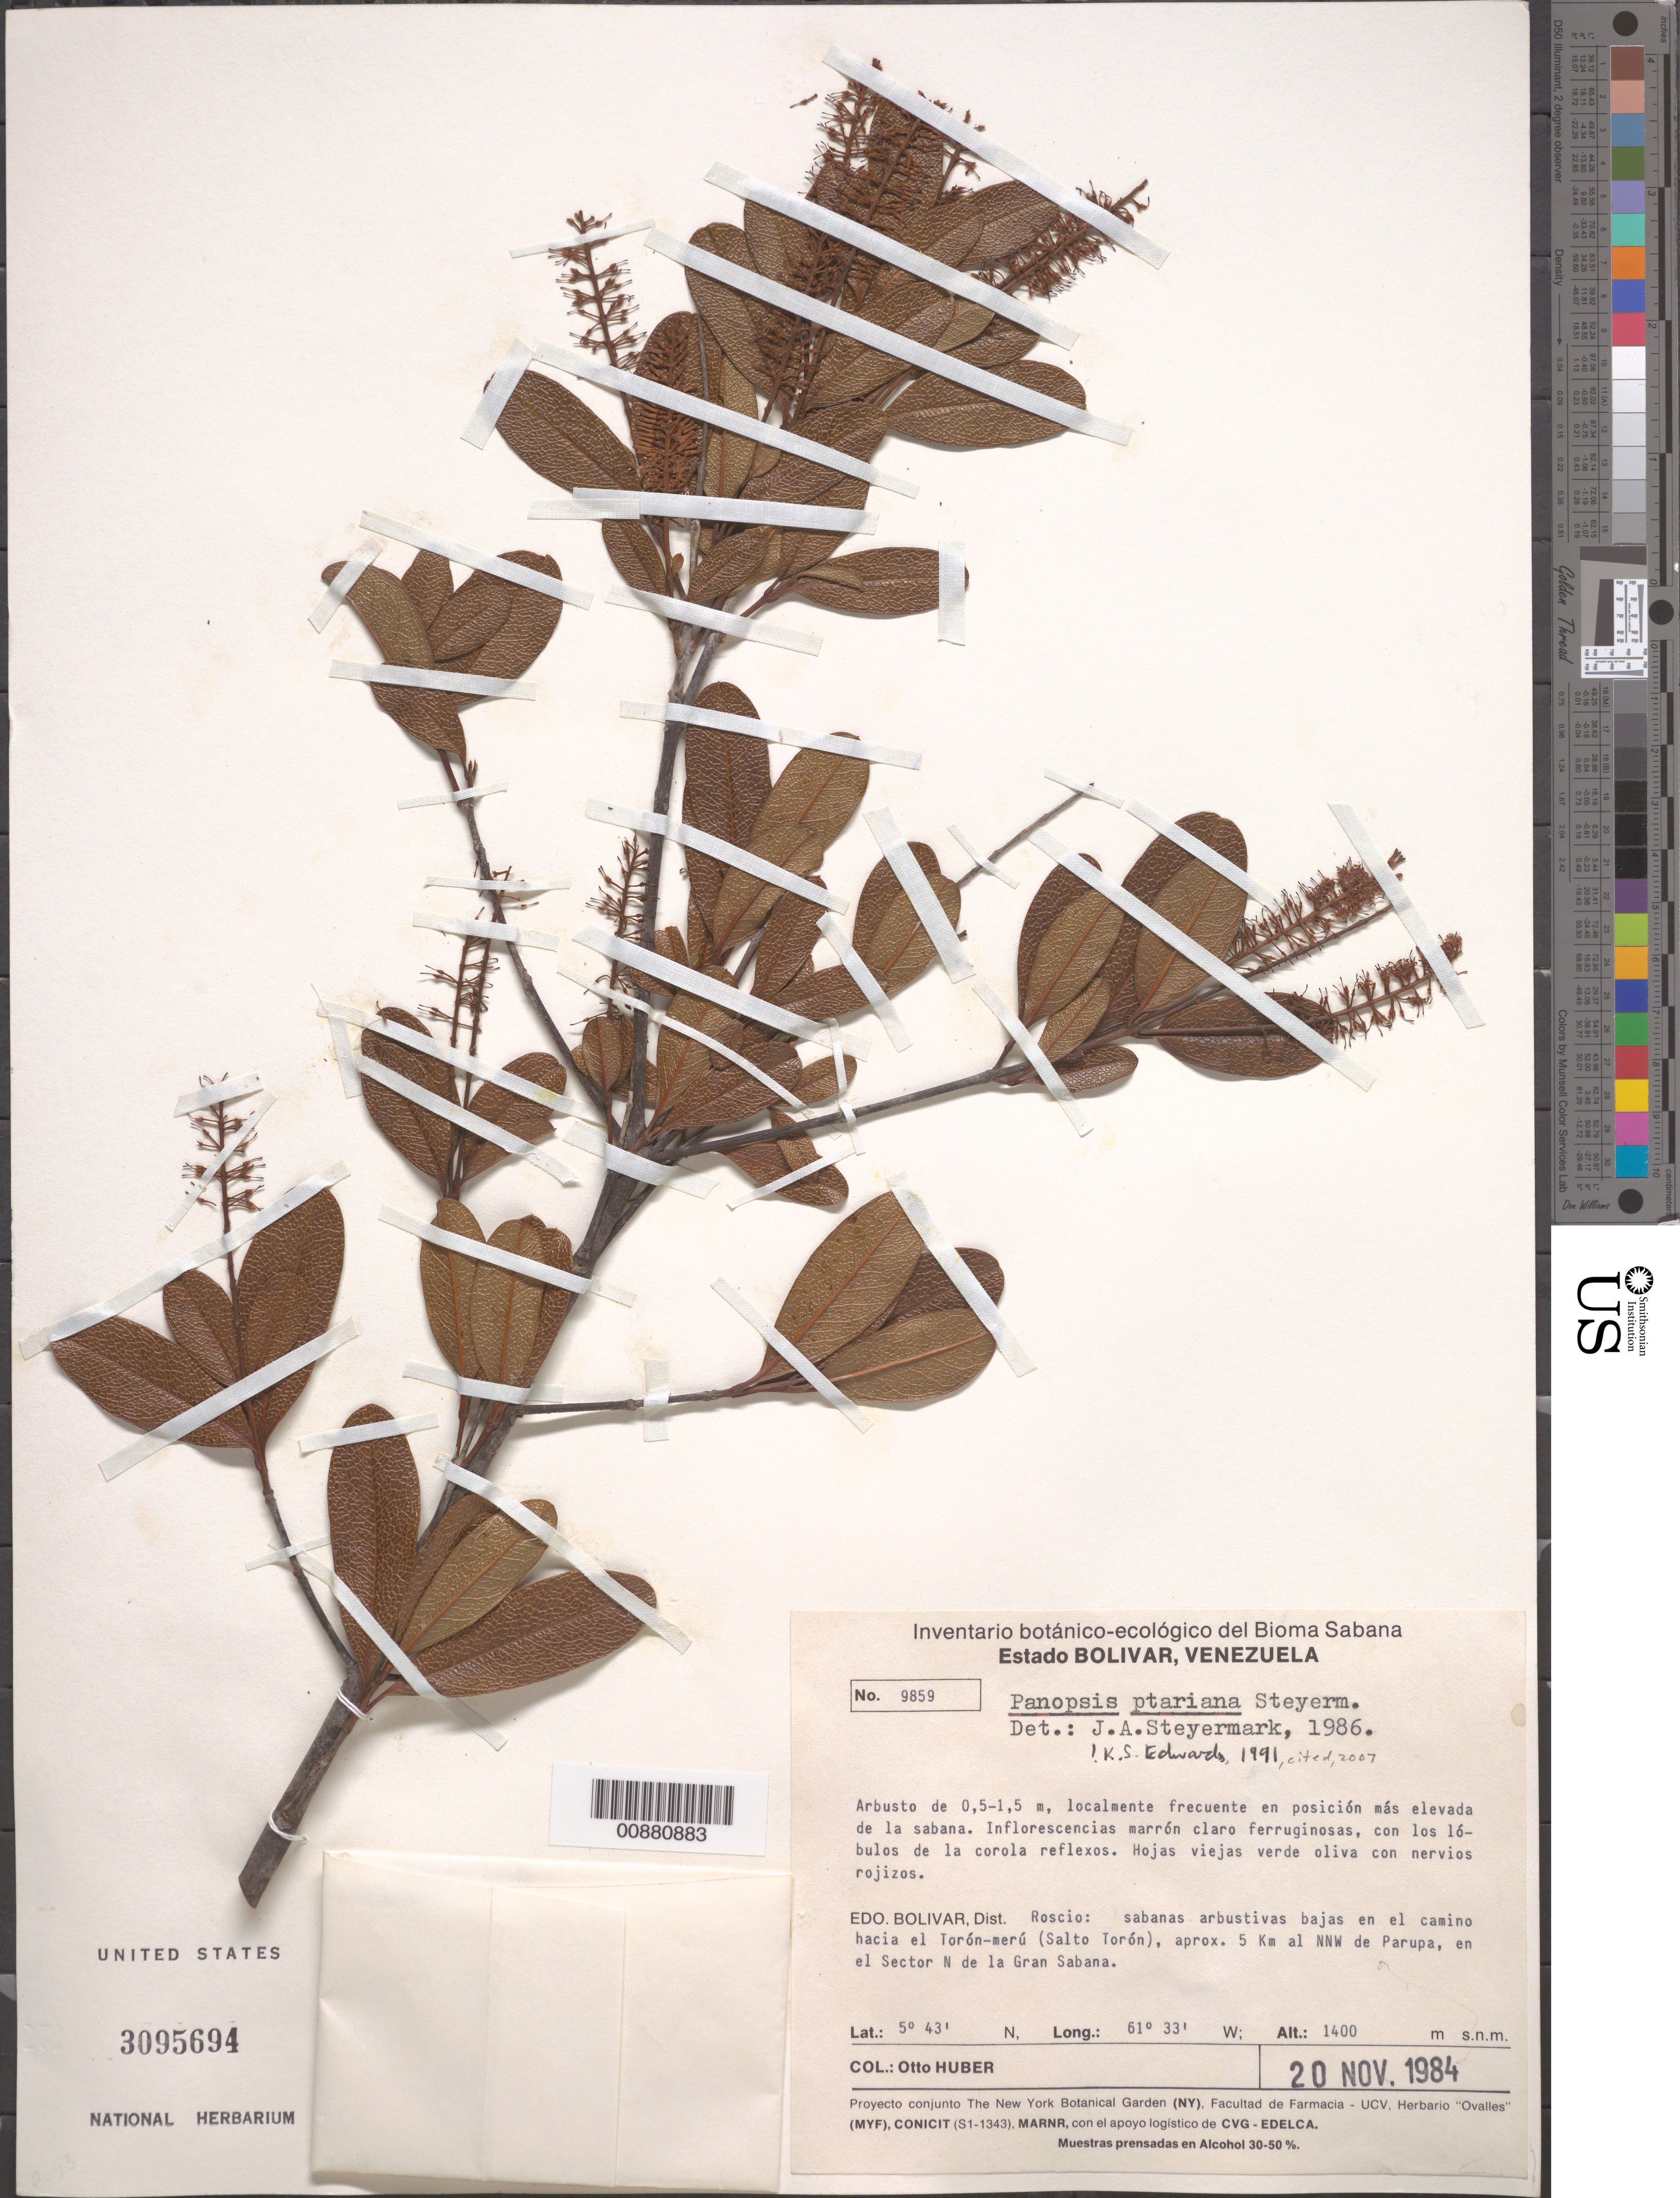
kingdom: Plantae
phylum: Tracheophyta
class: Magnoliopsida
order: Proteales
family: Proteaceae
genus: Panopsis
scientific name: Panopsis ptariana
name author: Steyerm.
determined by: Edwards, K. S.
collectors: O. Huber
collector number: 9859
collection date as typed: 20-Nov-84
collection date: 1984-11-20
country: Venezuela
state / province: Bolívar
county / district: Roscio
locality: Torón-merú (Salto Torón), 5 km NNW Parupa, en el sector N de la Gran Sabana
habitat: En posición más elevada de la sabana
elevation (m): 1400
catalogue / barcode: US 3095694